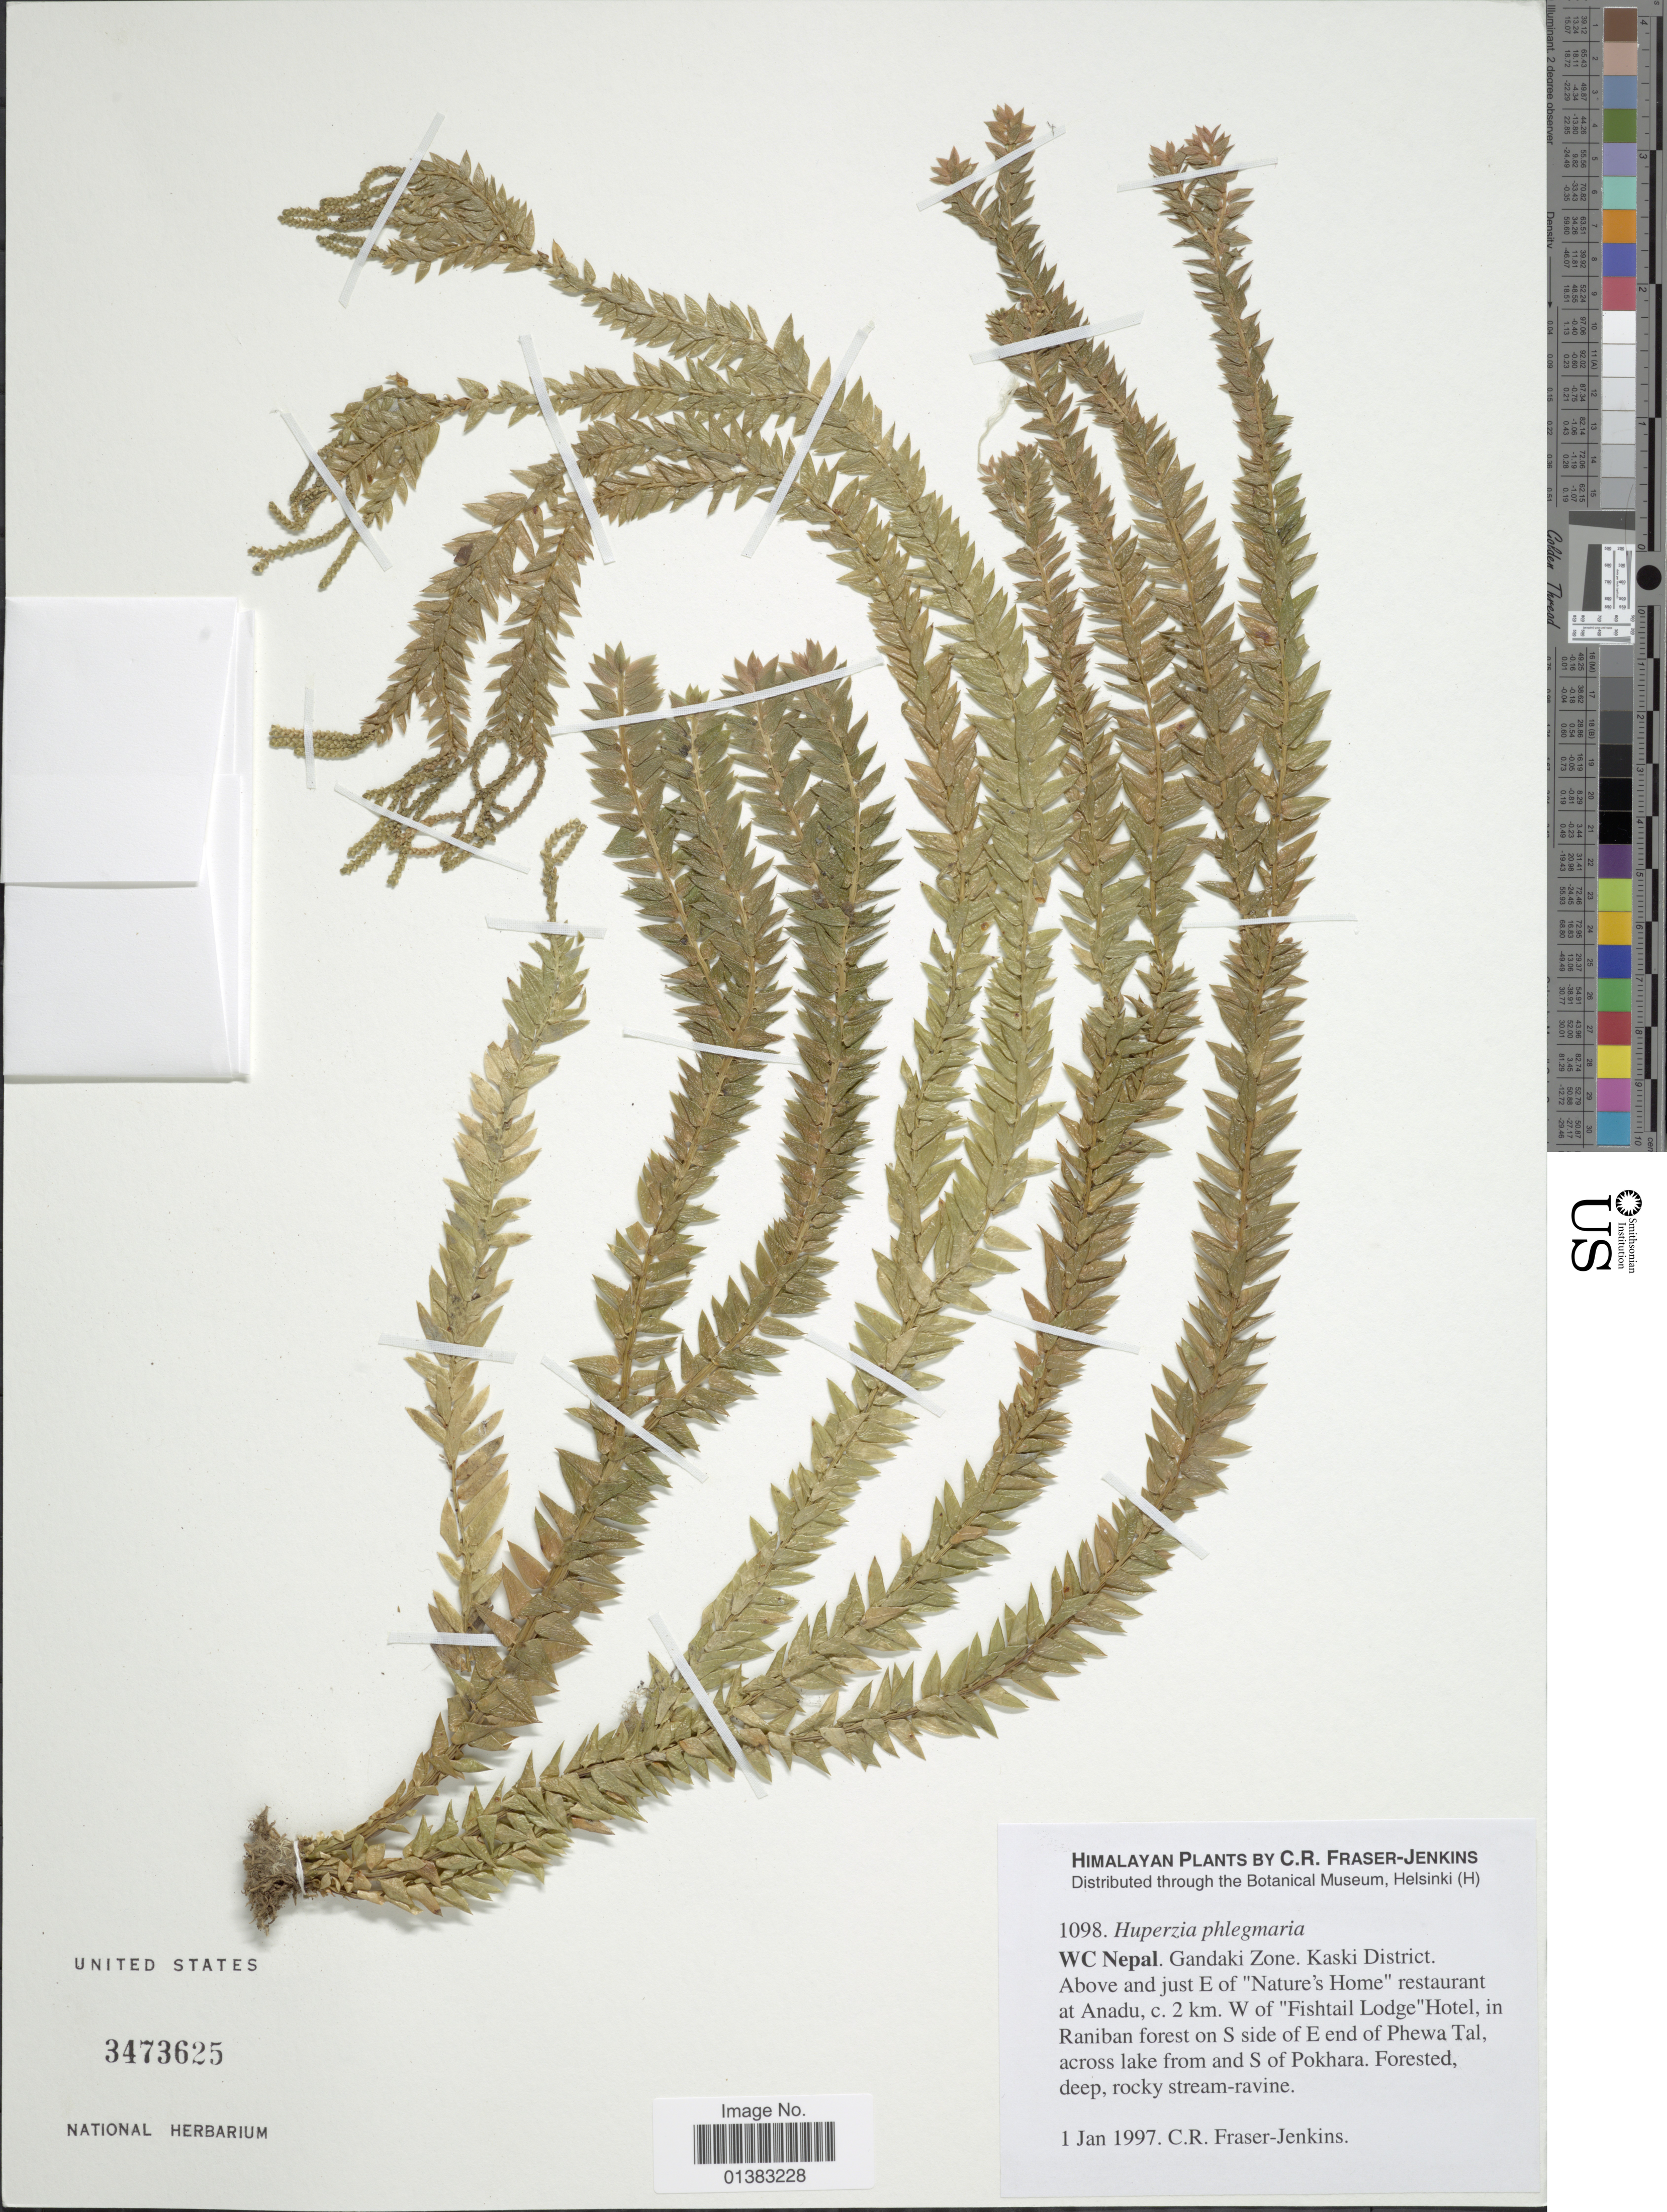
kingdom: Plantae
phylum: Tracheophyta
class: Lycopodiopsida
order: Lycopodiales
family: Lycopodiaceae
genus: Phlegmariurus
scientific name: Phlegmariurus phlegmaria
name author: (L.) Holub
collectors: C. R. Fraser-Jenkins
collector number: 1098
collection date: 1997-01-01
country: Nepal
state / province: Gandaki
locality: WC Nepal. Gandaki Zone. Kaski District. Above and just E of "Nature's Home" restaurant at Anadu, c. 2 km. W of "Fishtail Lodge" Hotel, in Raniban forest on S side of E end of Phewa Tal, across lake from and S of Pokhara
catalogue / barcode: US 3473625